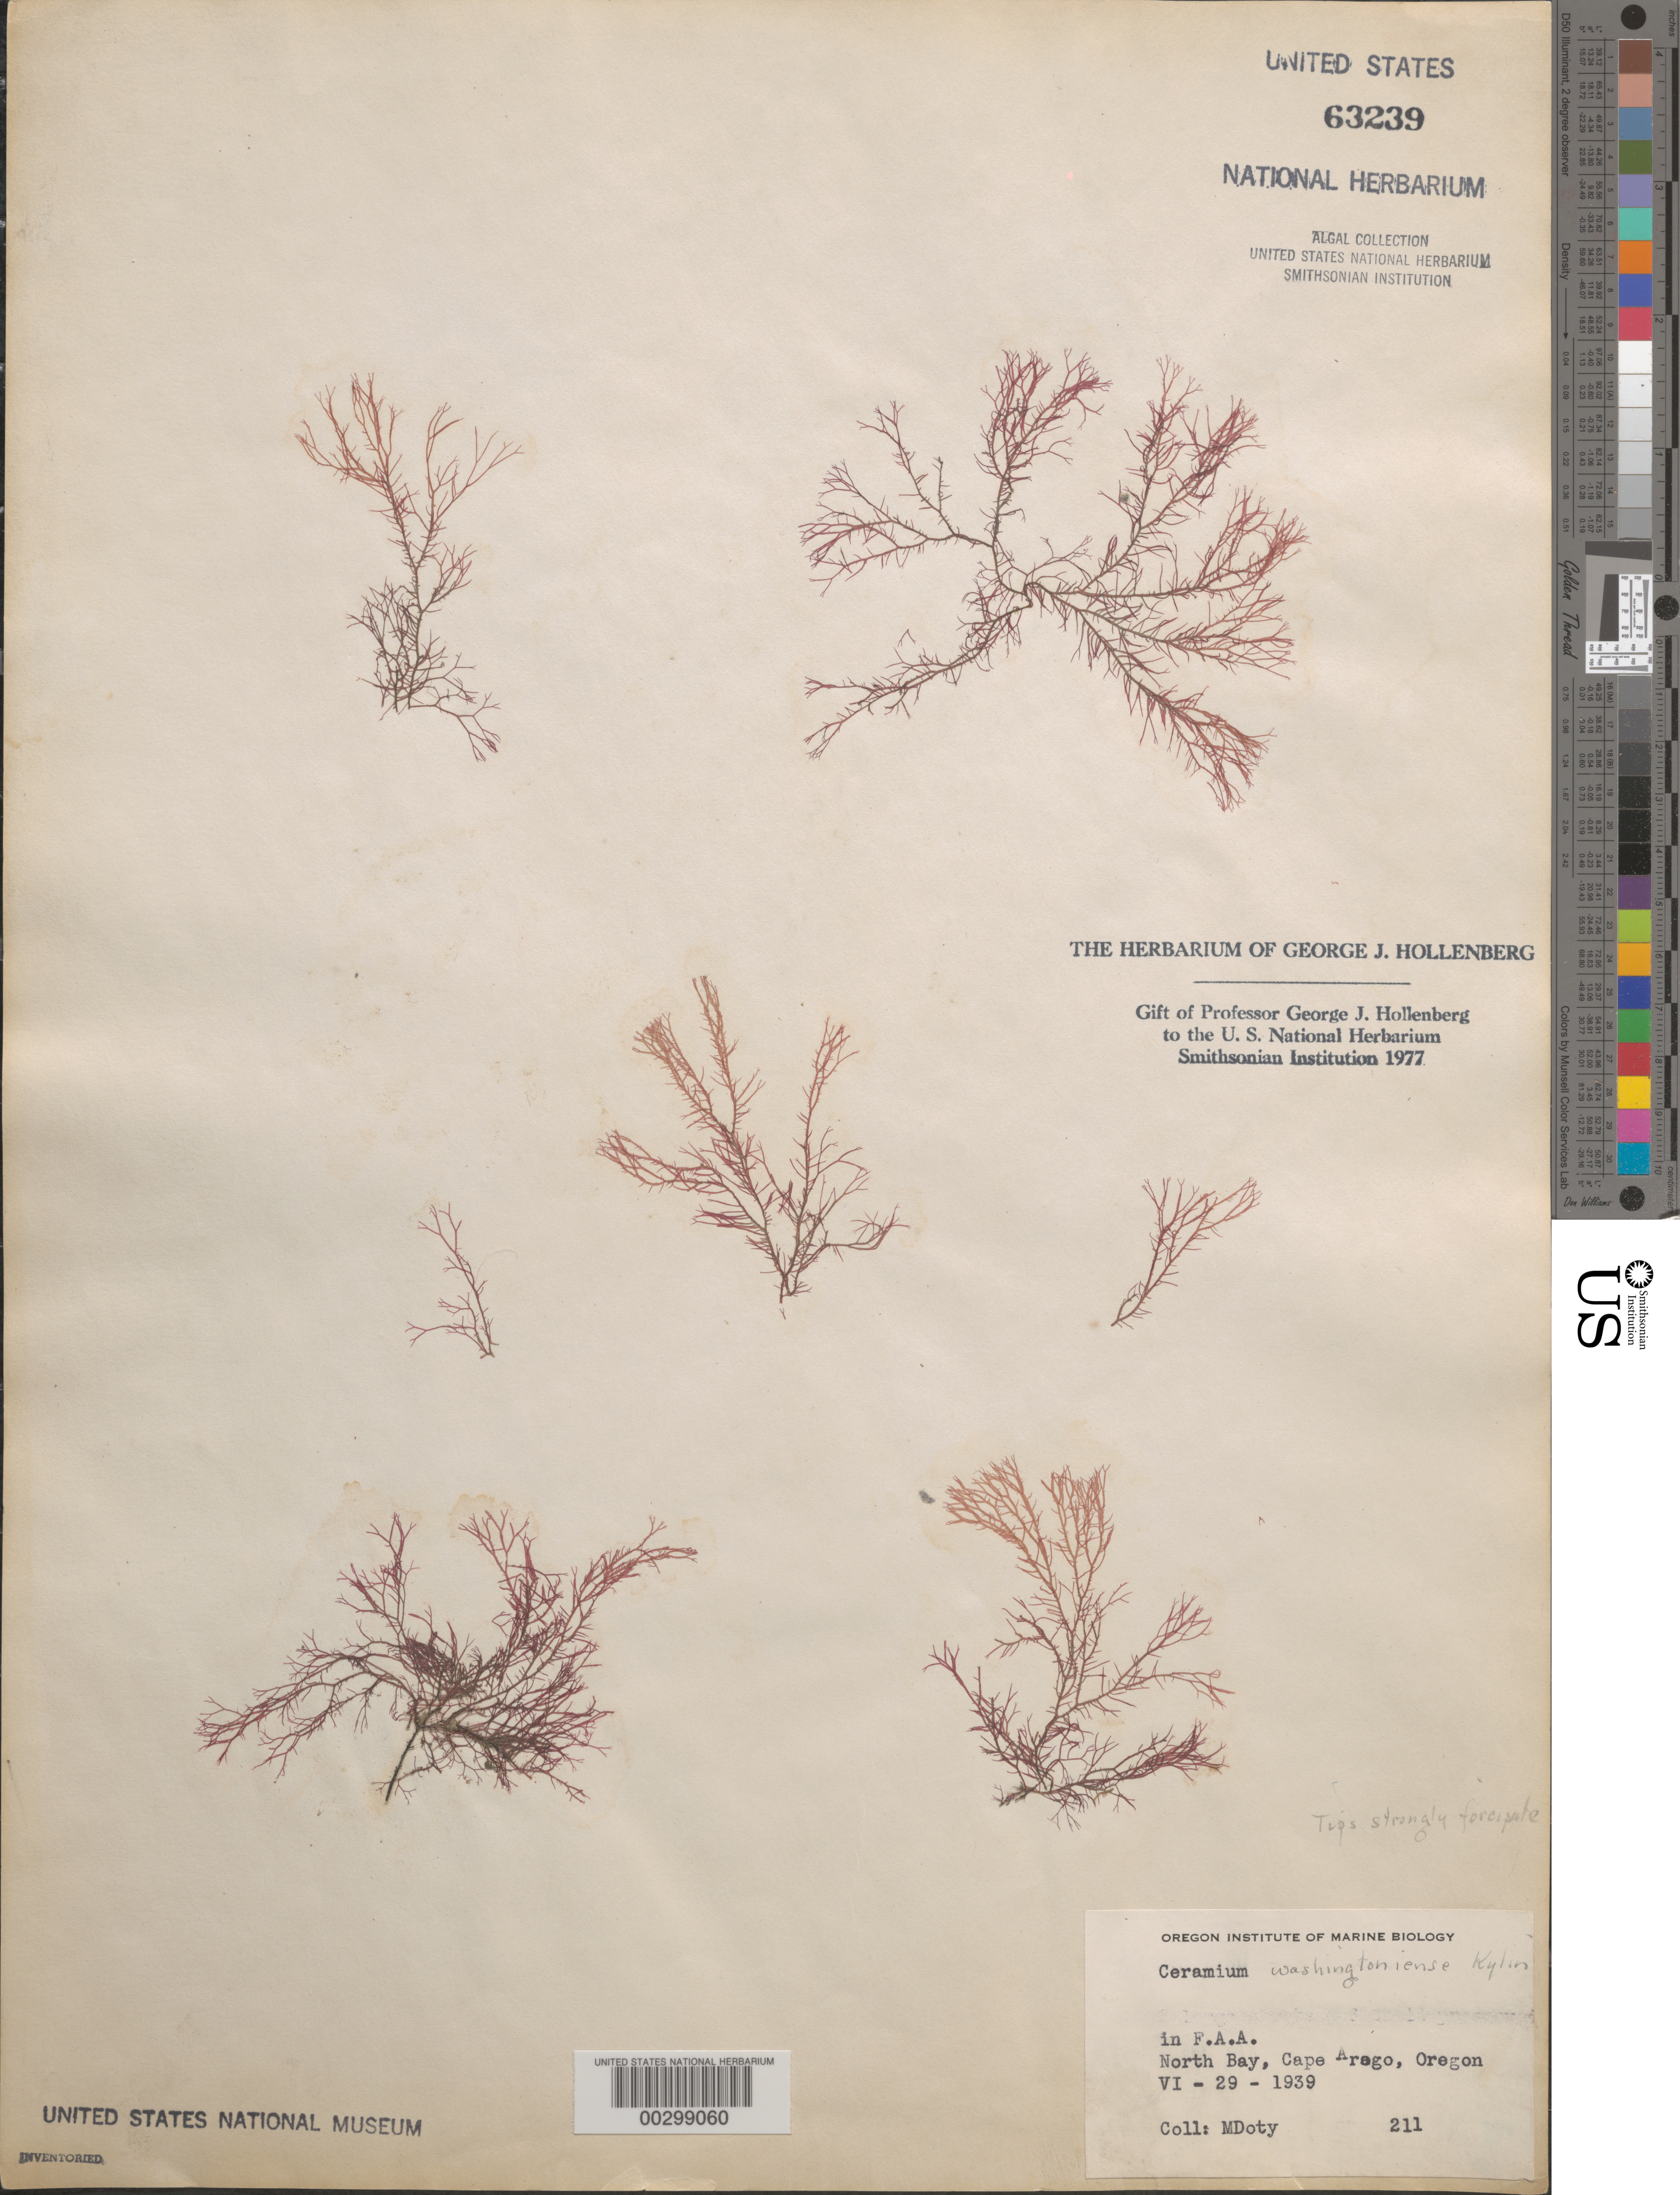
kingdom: Plantae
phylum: Rhodophyta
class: Florideophyceae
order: Ceramiales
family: Ceramiaceae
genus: Ceramium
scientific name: Ceramium pacificum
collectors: M. S. Doty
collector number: MSD 211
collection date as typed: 29 Jun 1939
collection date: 1939-06-29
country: United States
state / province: Oregon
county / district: Coos County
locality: North Bay, Cape Arago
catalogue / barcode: US 63239